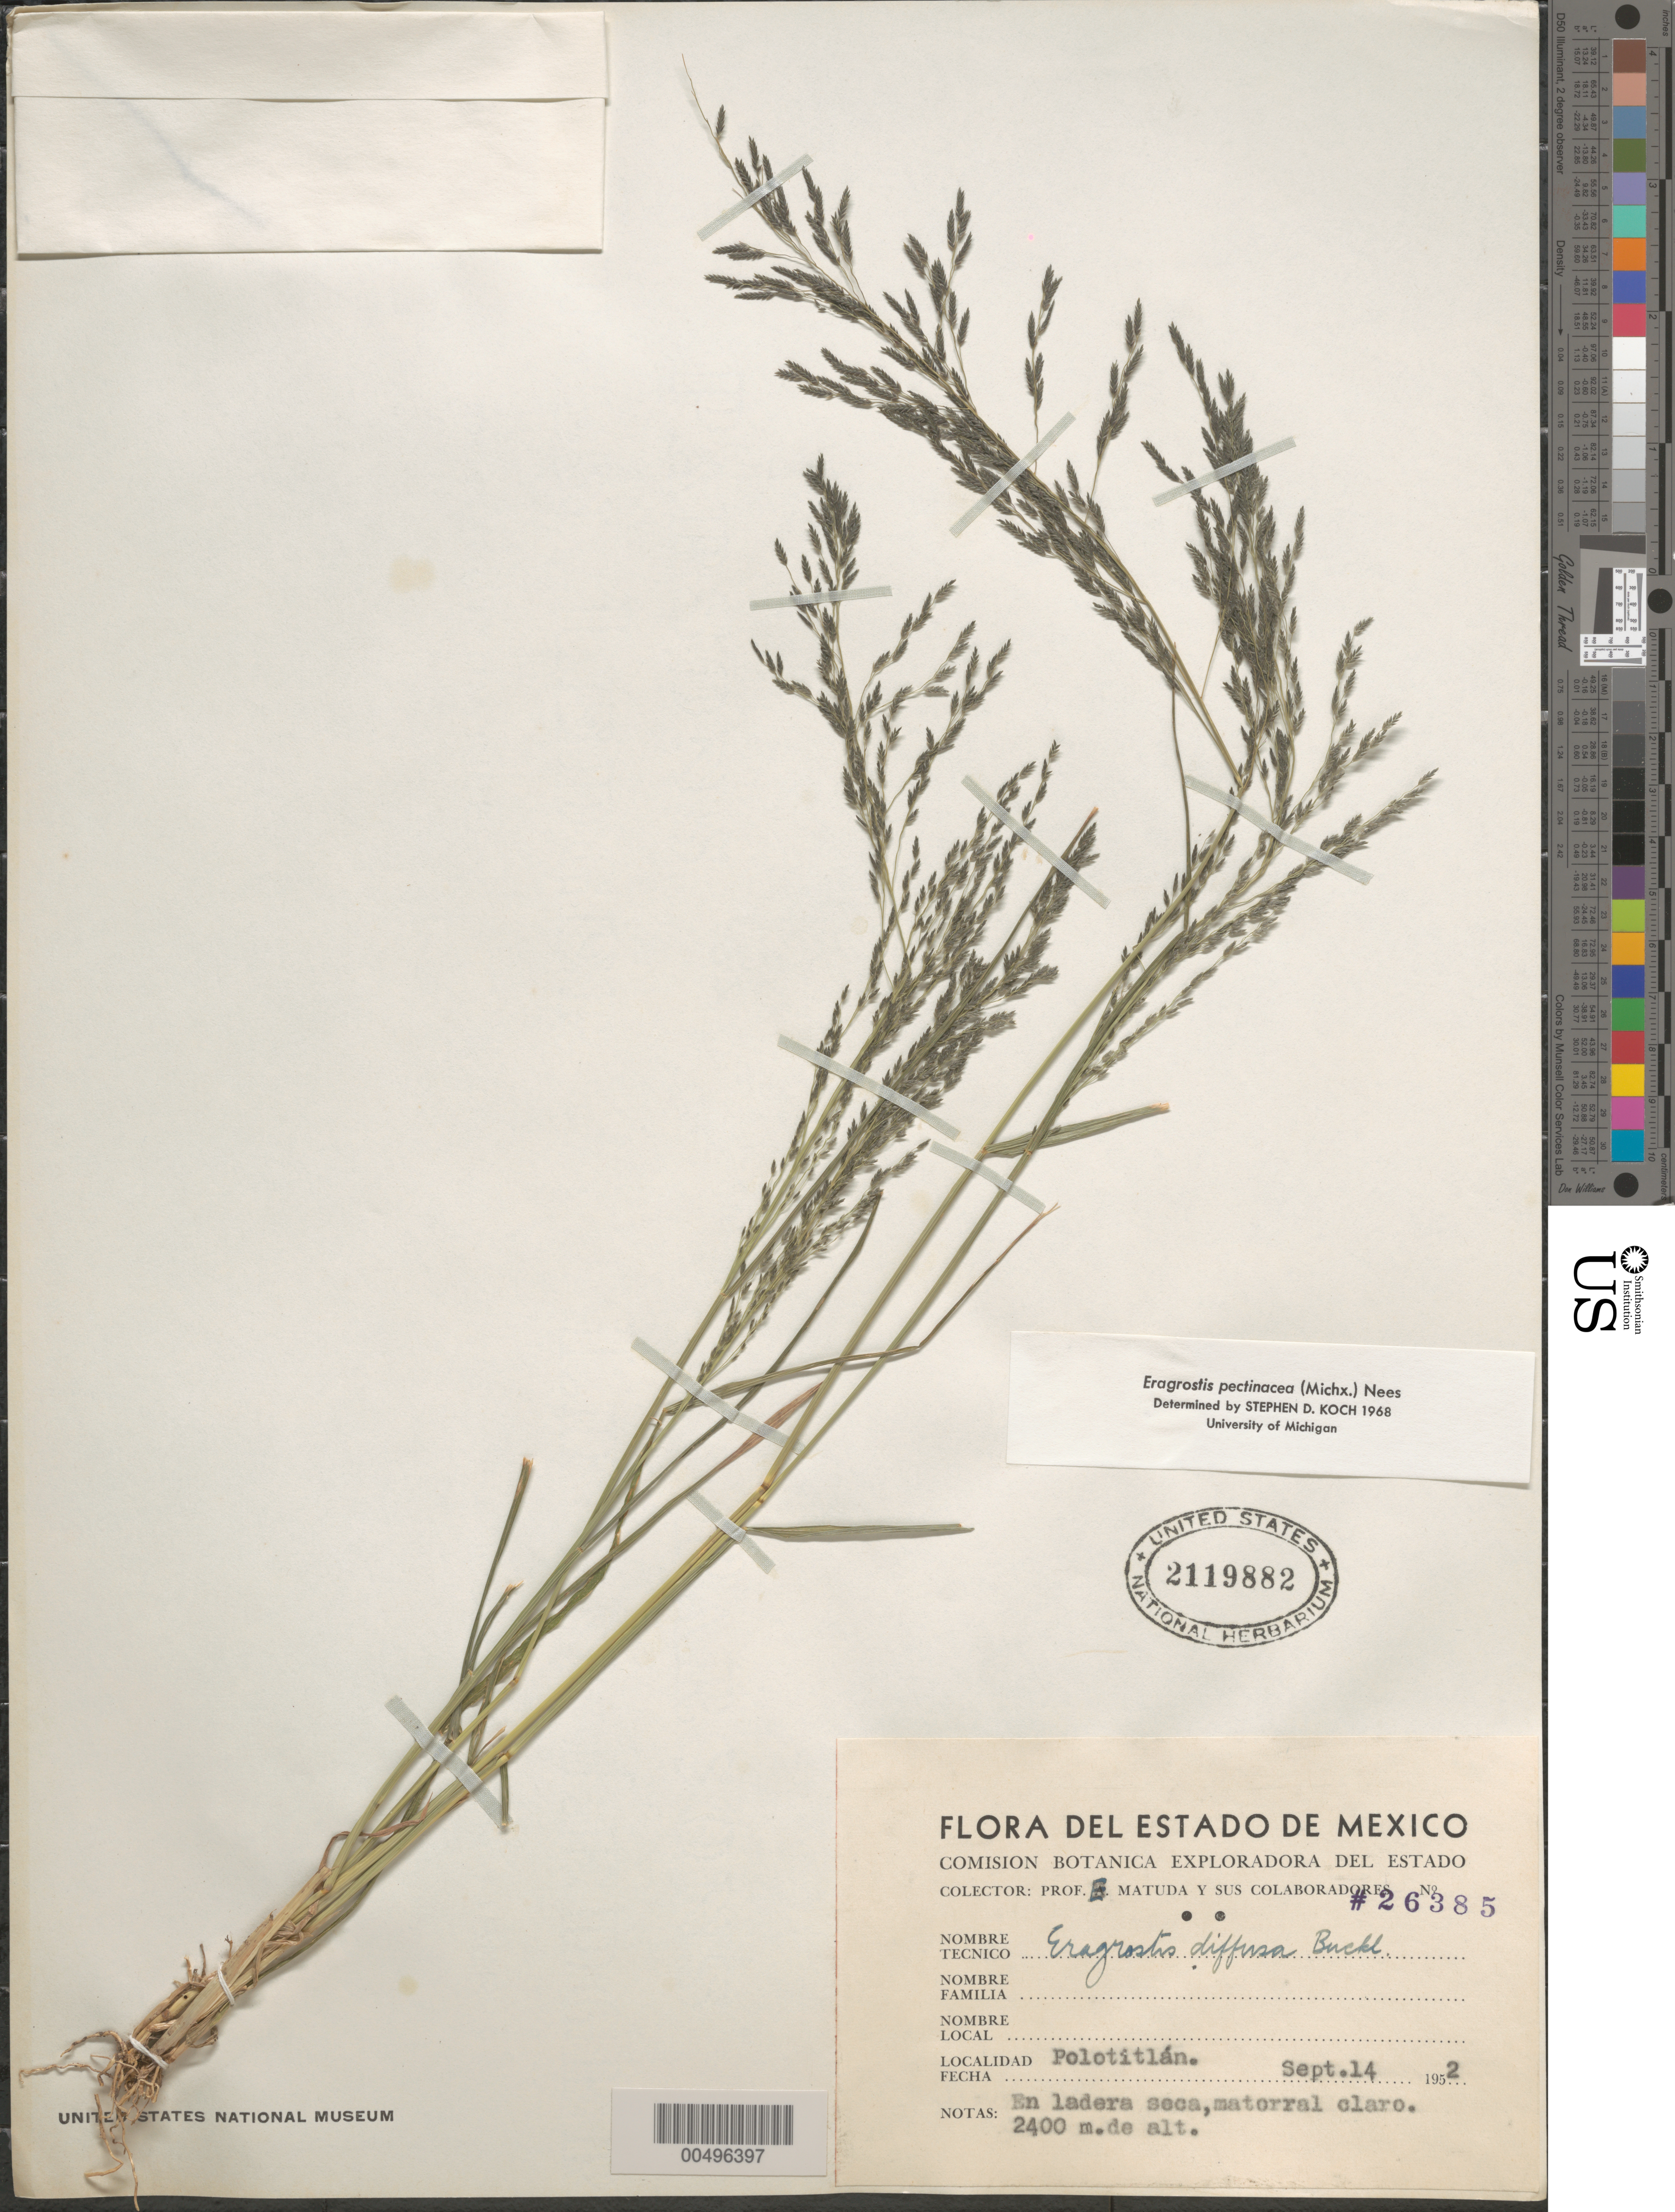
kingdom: Plantae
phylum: Tracheophyta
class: Liliopsida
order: Poales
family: Poaceae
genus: Eragrostis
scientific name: Eragrostis pectinacea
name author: (Michx.) Nees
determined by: Koch, S. D.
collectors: E. Matuda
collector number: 26385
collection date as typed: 14 Sep 1952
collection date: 1952-09-14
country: Mexico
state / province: México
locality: Polotitlán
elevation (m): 2400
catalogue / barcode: US 2119882